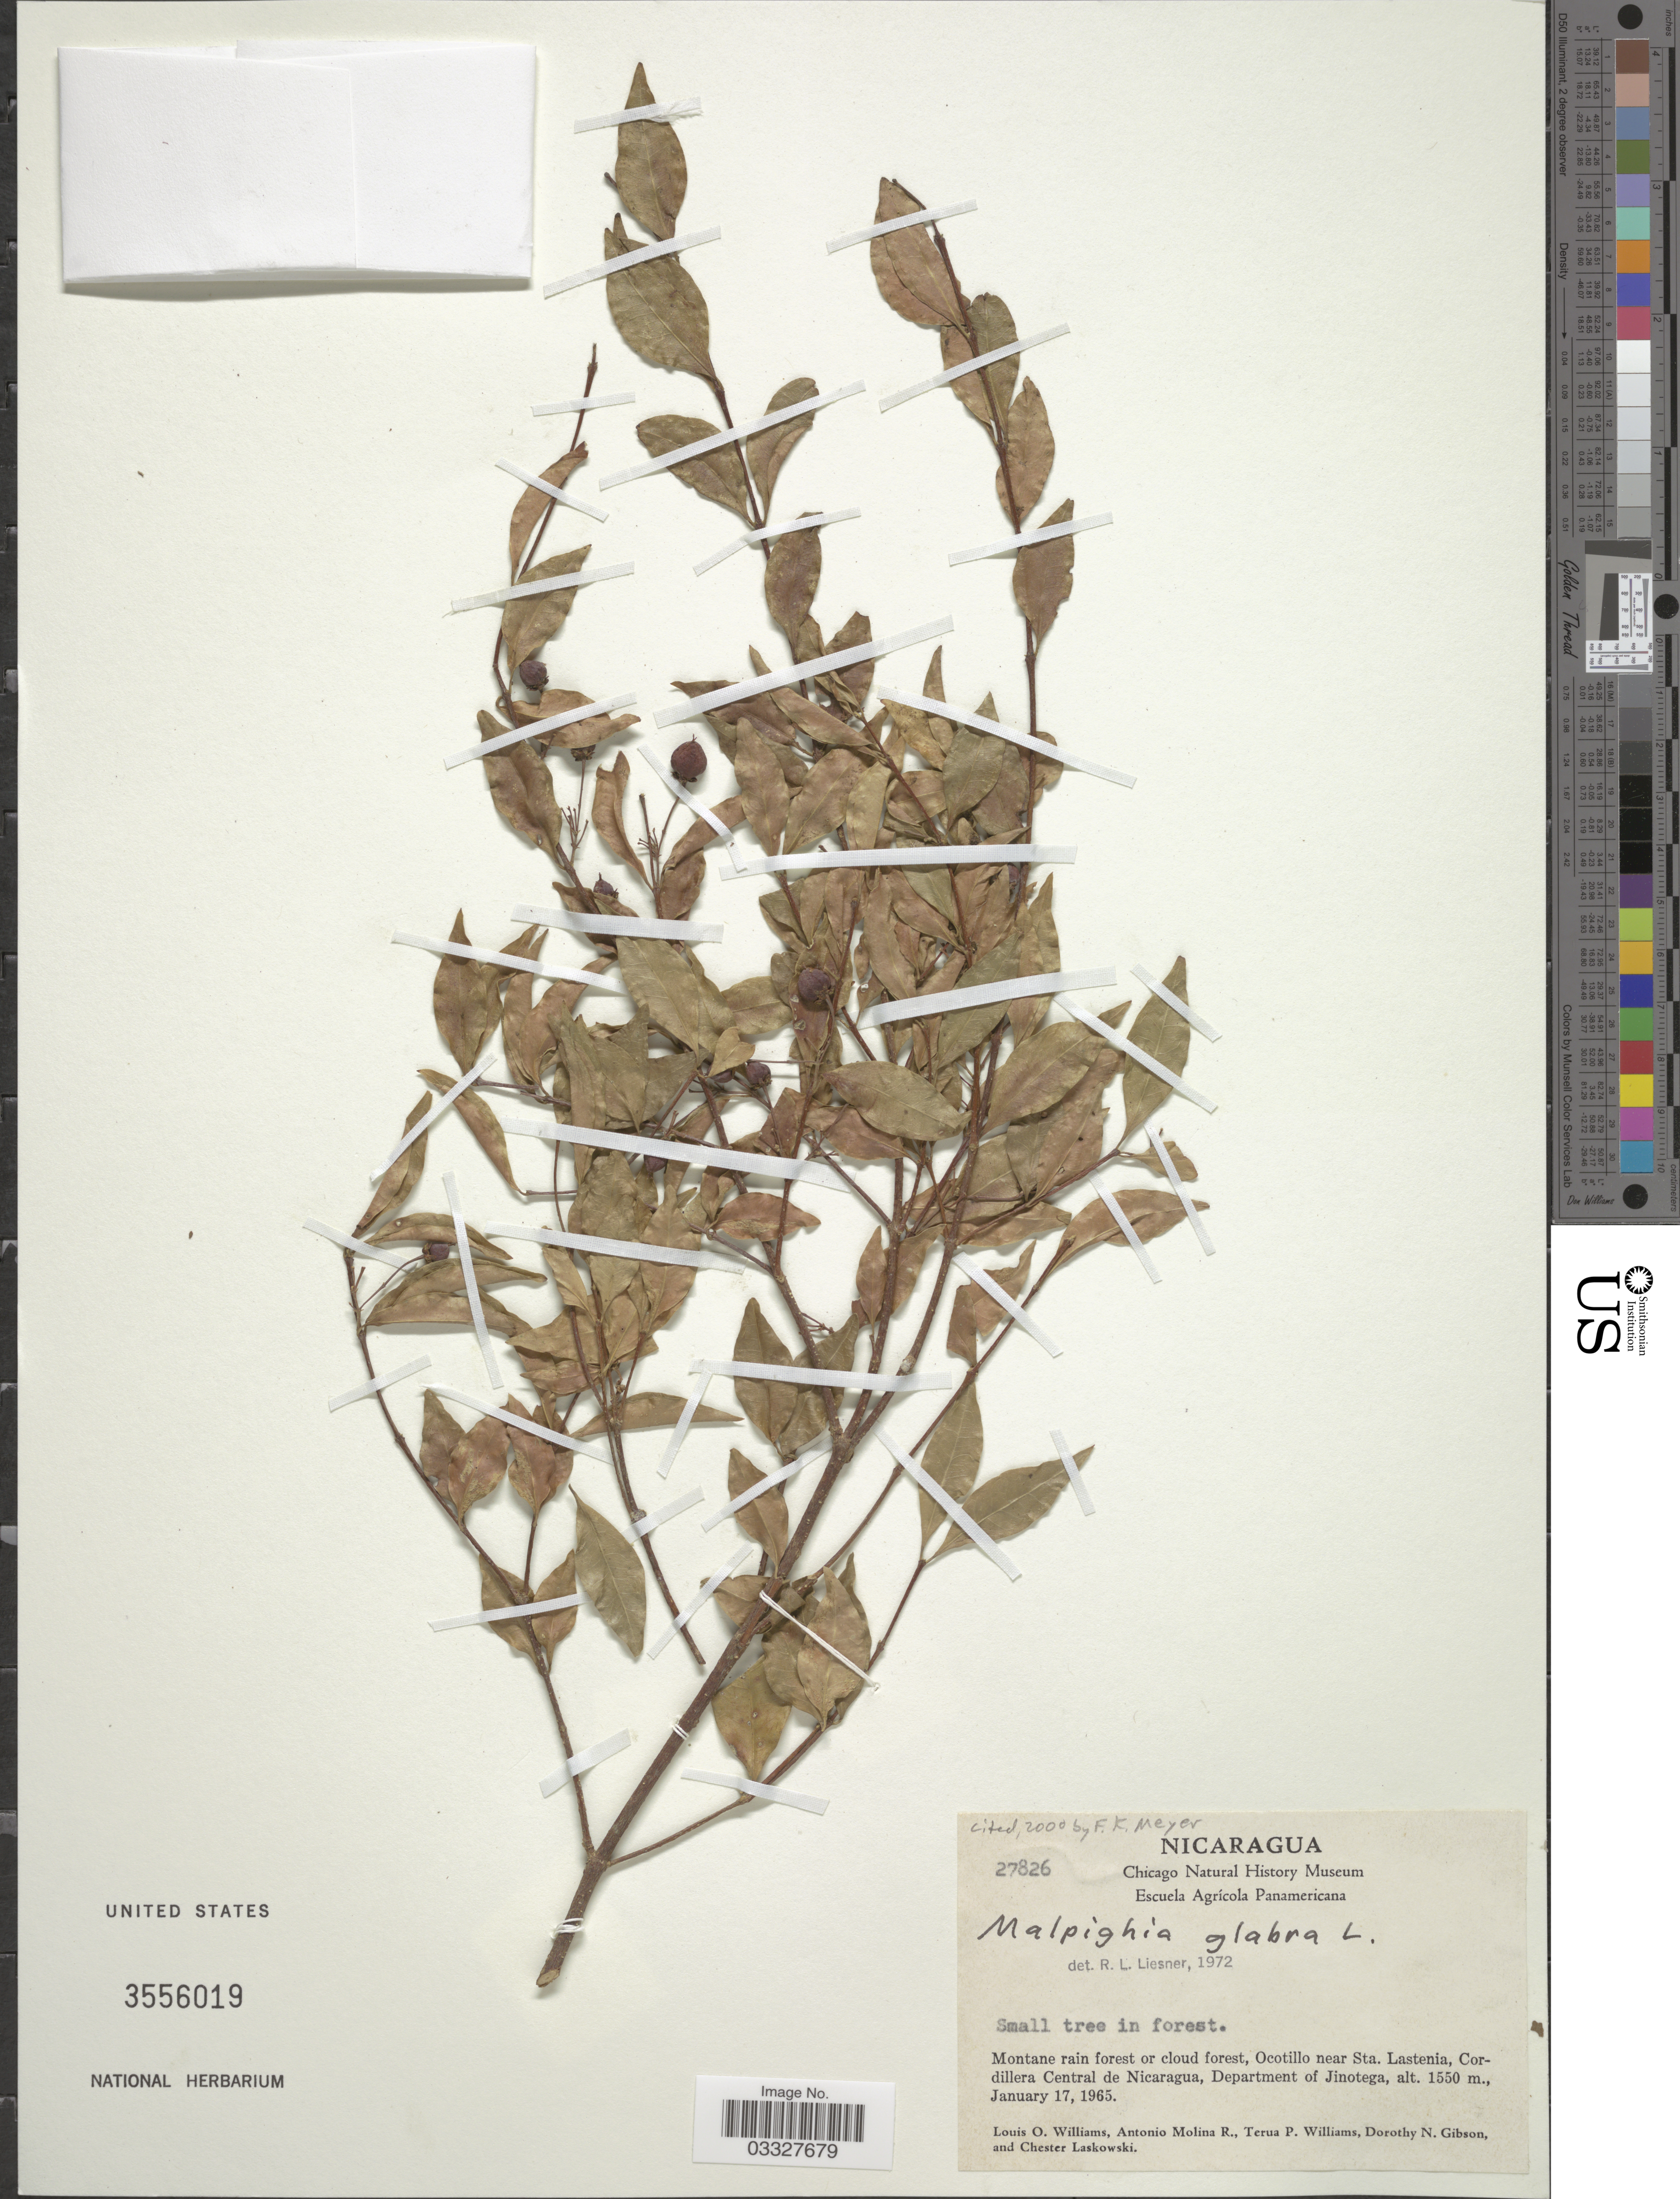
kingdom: Plantae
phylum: Tracheophyta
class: Magnoliopsida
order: Malpighiales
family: Malpighiaceae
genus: Malpighia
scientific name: Malpighia glabra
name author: L.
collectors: L. O. Williams, A. Molina R., T. Williams, D. N. Gibson & C. Laskowski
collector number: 27826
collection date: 1965-01-17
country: Nicaragua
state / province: Jinotega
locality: Ocotillo near Sta. Lastenia, Cordillera Central de Nicaragua, Department of Jinotega.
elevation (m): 1550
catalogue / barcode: US 3556019